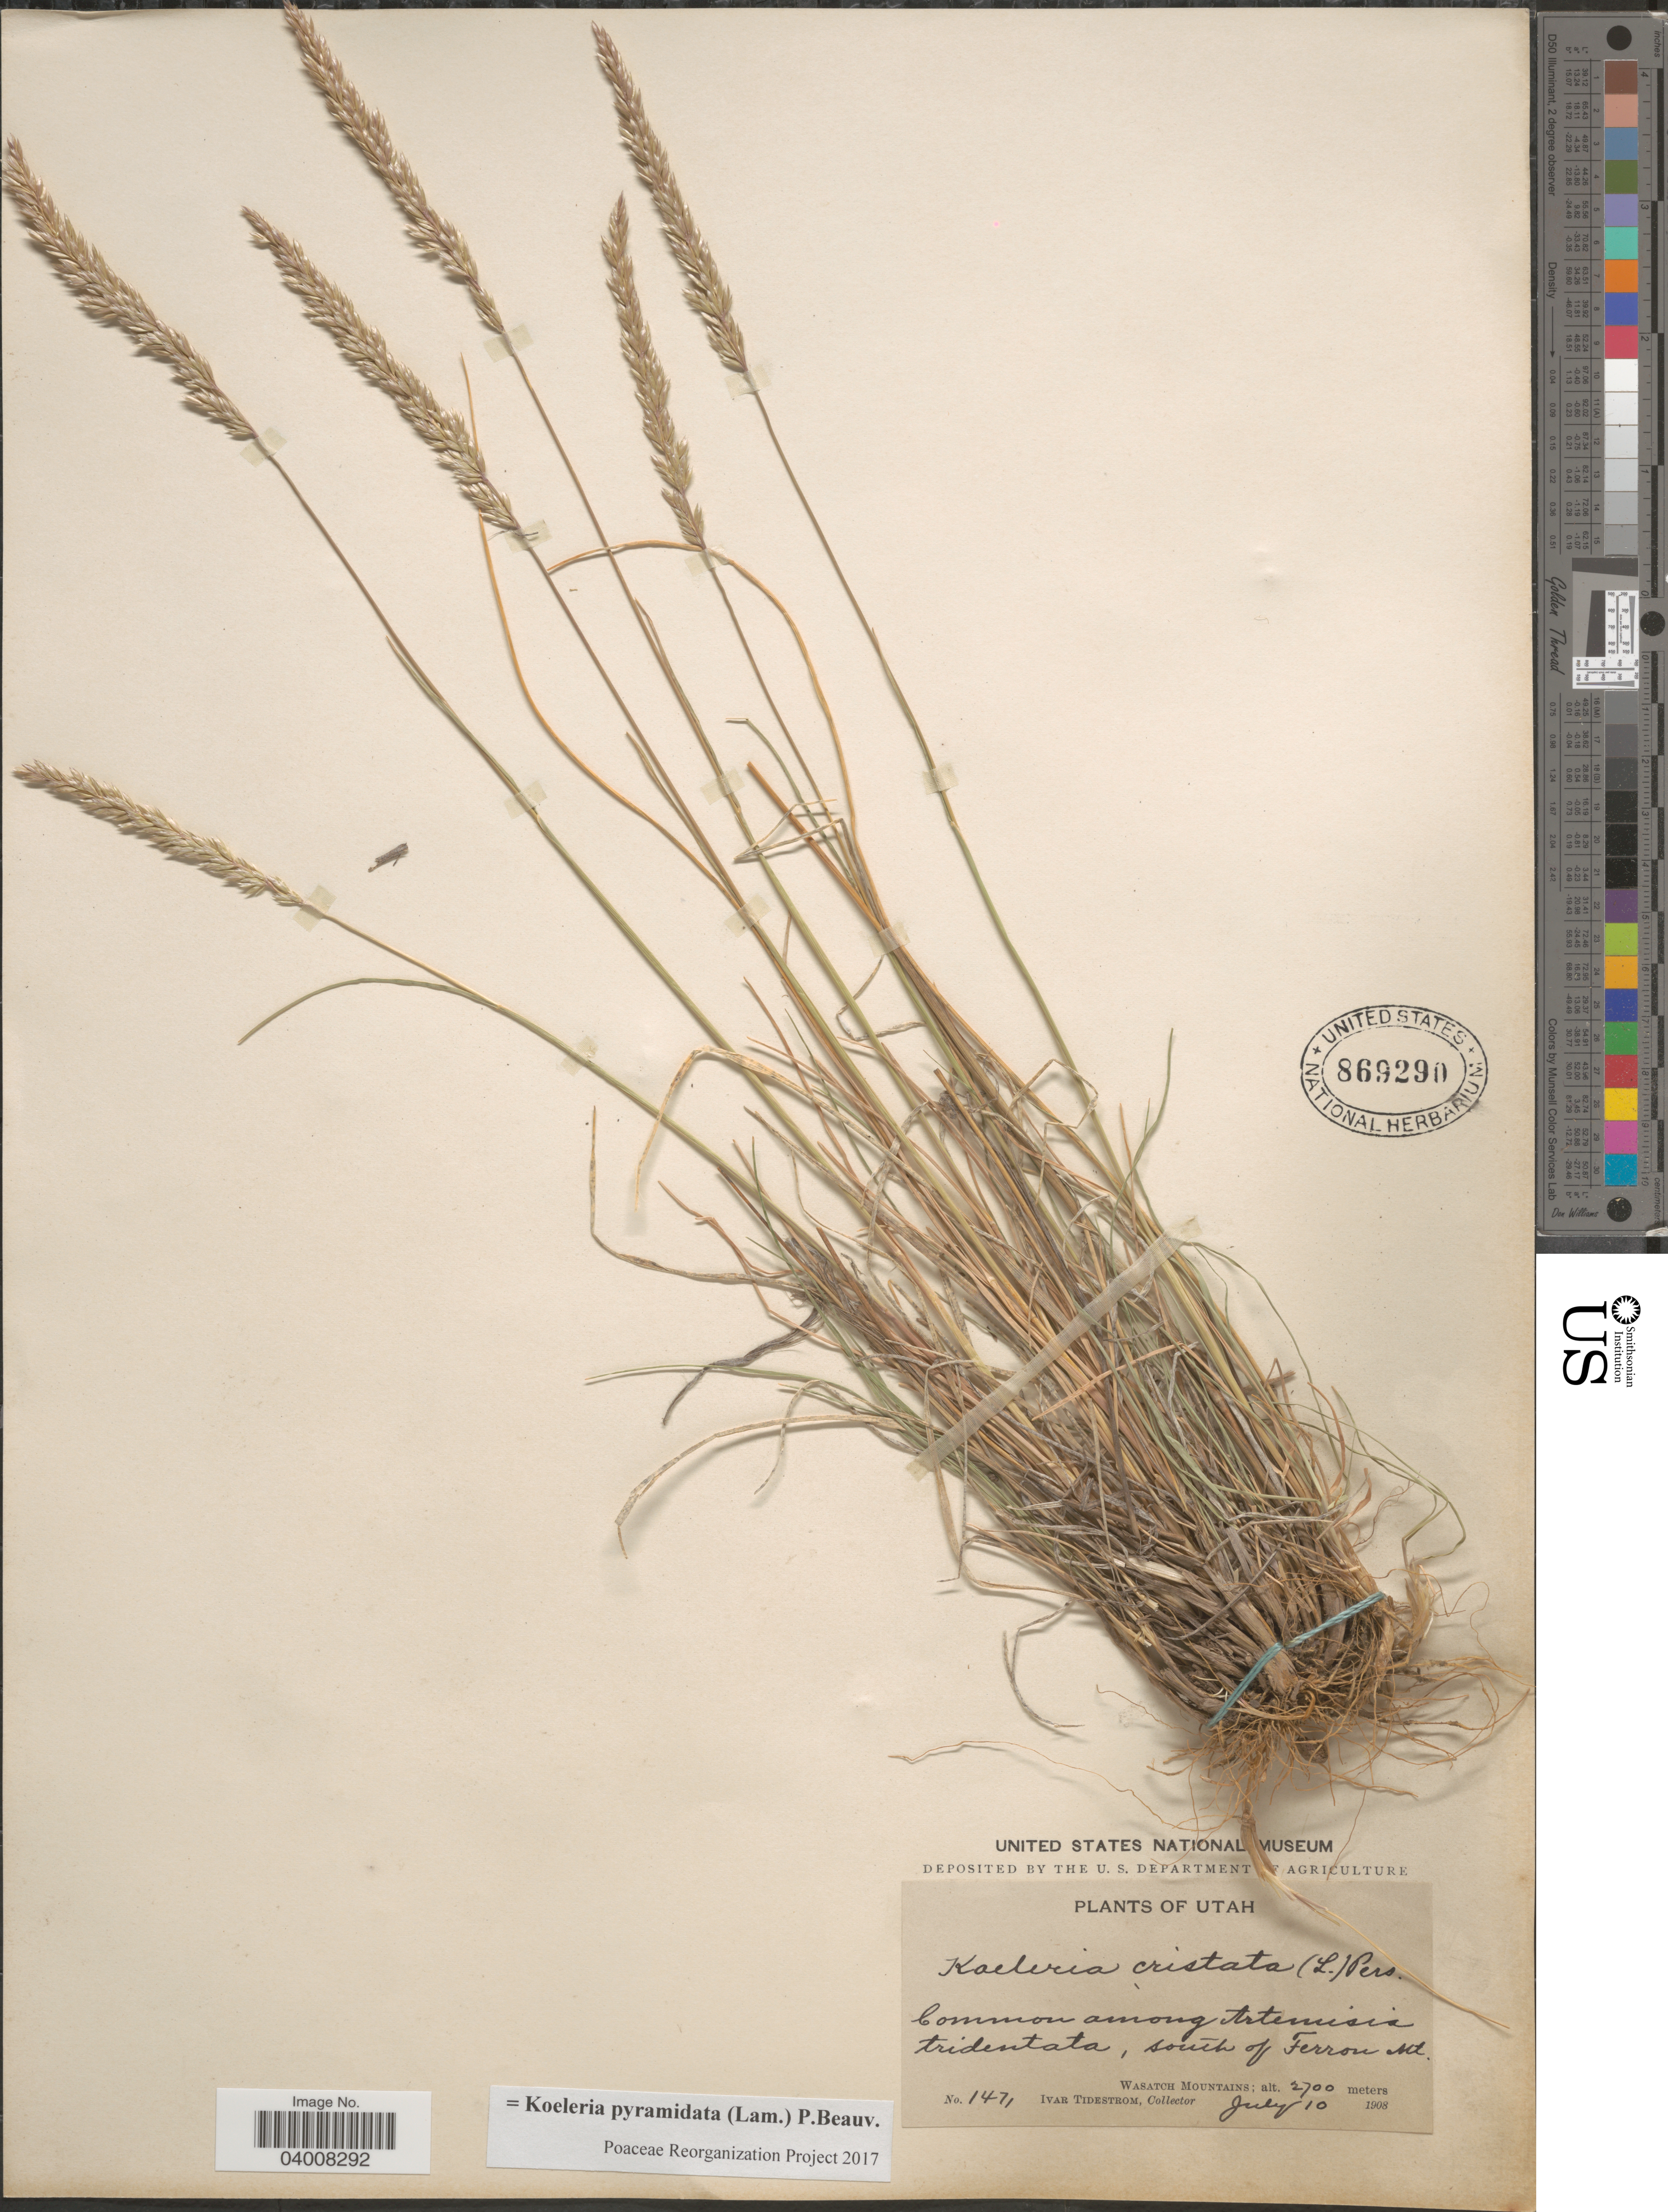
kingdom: Plantae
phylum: Tracheophyta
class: Liliopsida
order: Poales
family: Poaceae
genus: Koeleria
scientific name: Koeleria pyramidata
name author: (Lam.) P. Beauv.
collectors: I. F. Tidestrom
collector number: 1471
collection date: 1908-07-10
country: United States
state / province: Utah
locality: South of Ferron Mt. Wasatch Mountains.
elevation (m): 2700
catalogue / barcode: US 869290